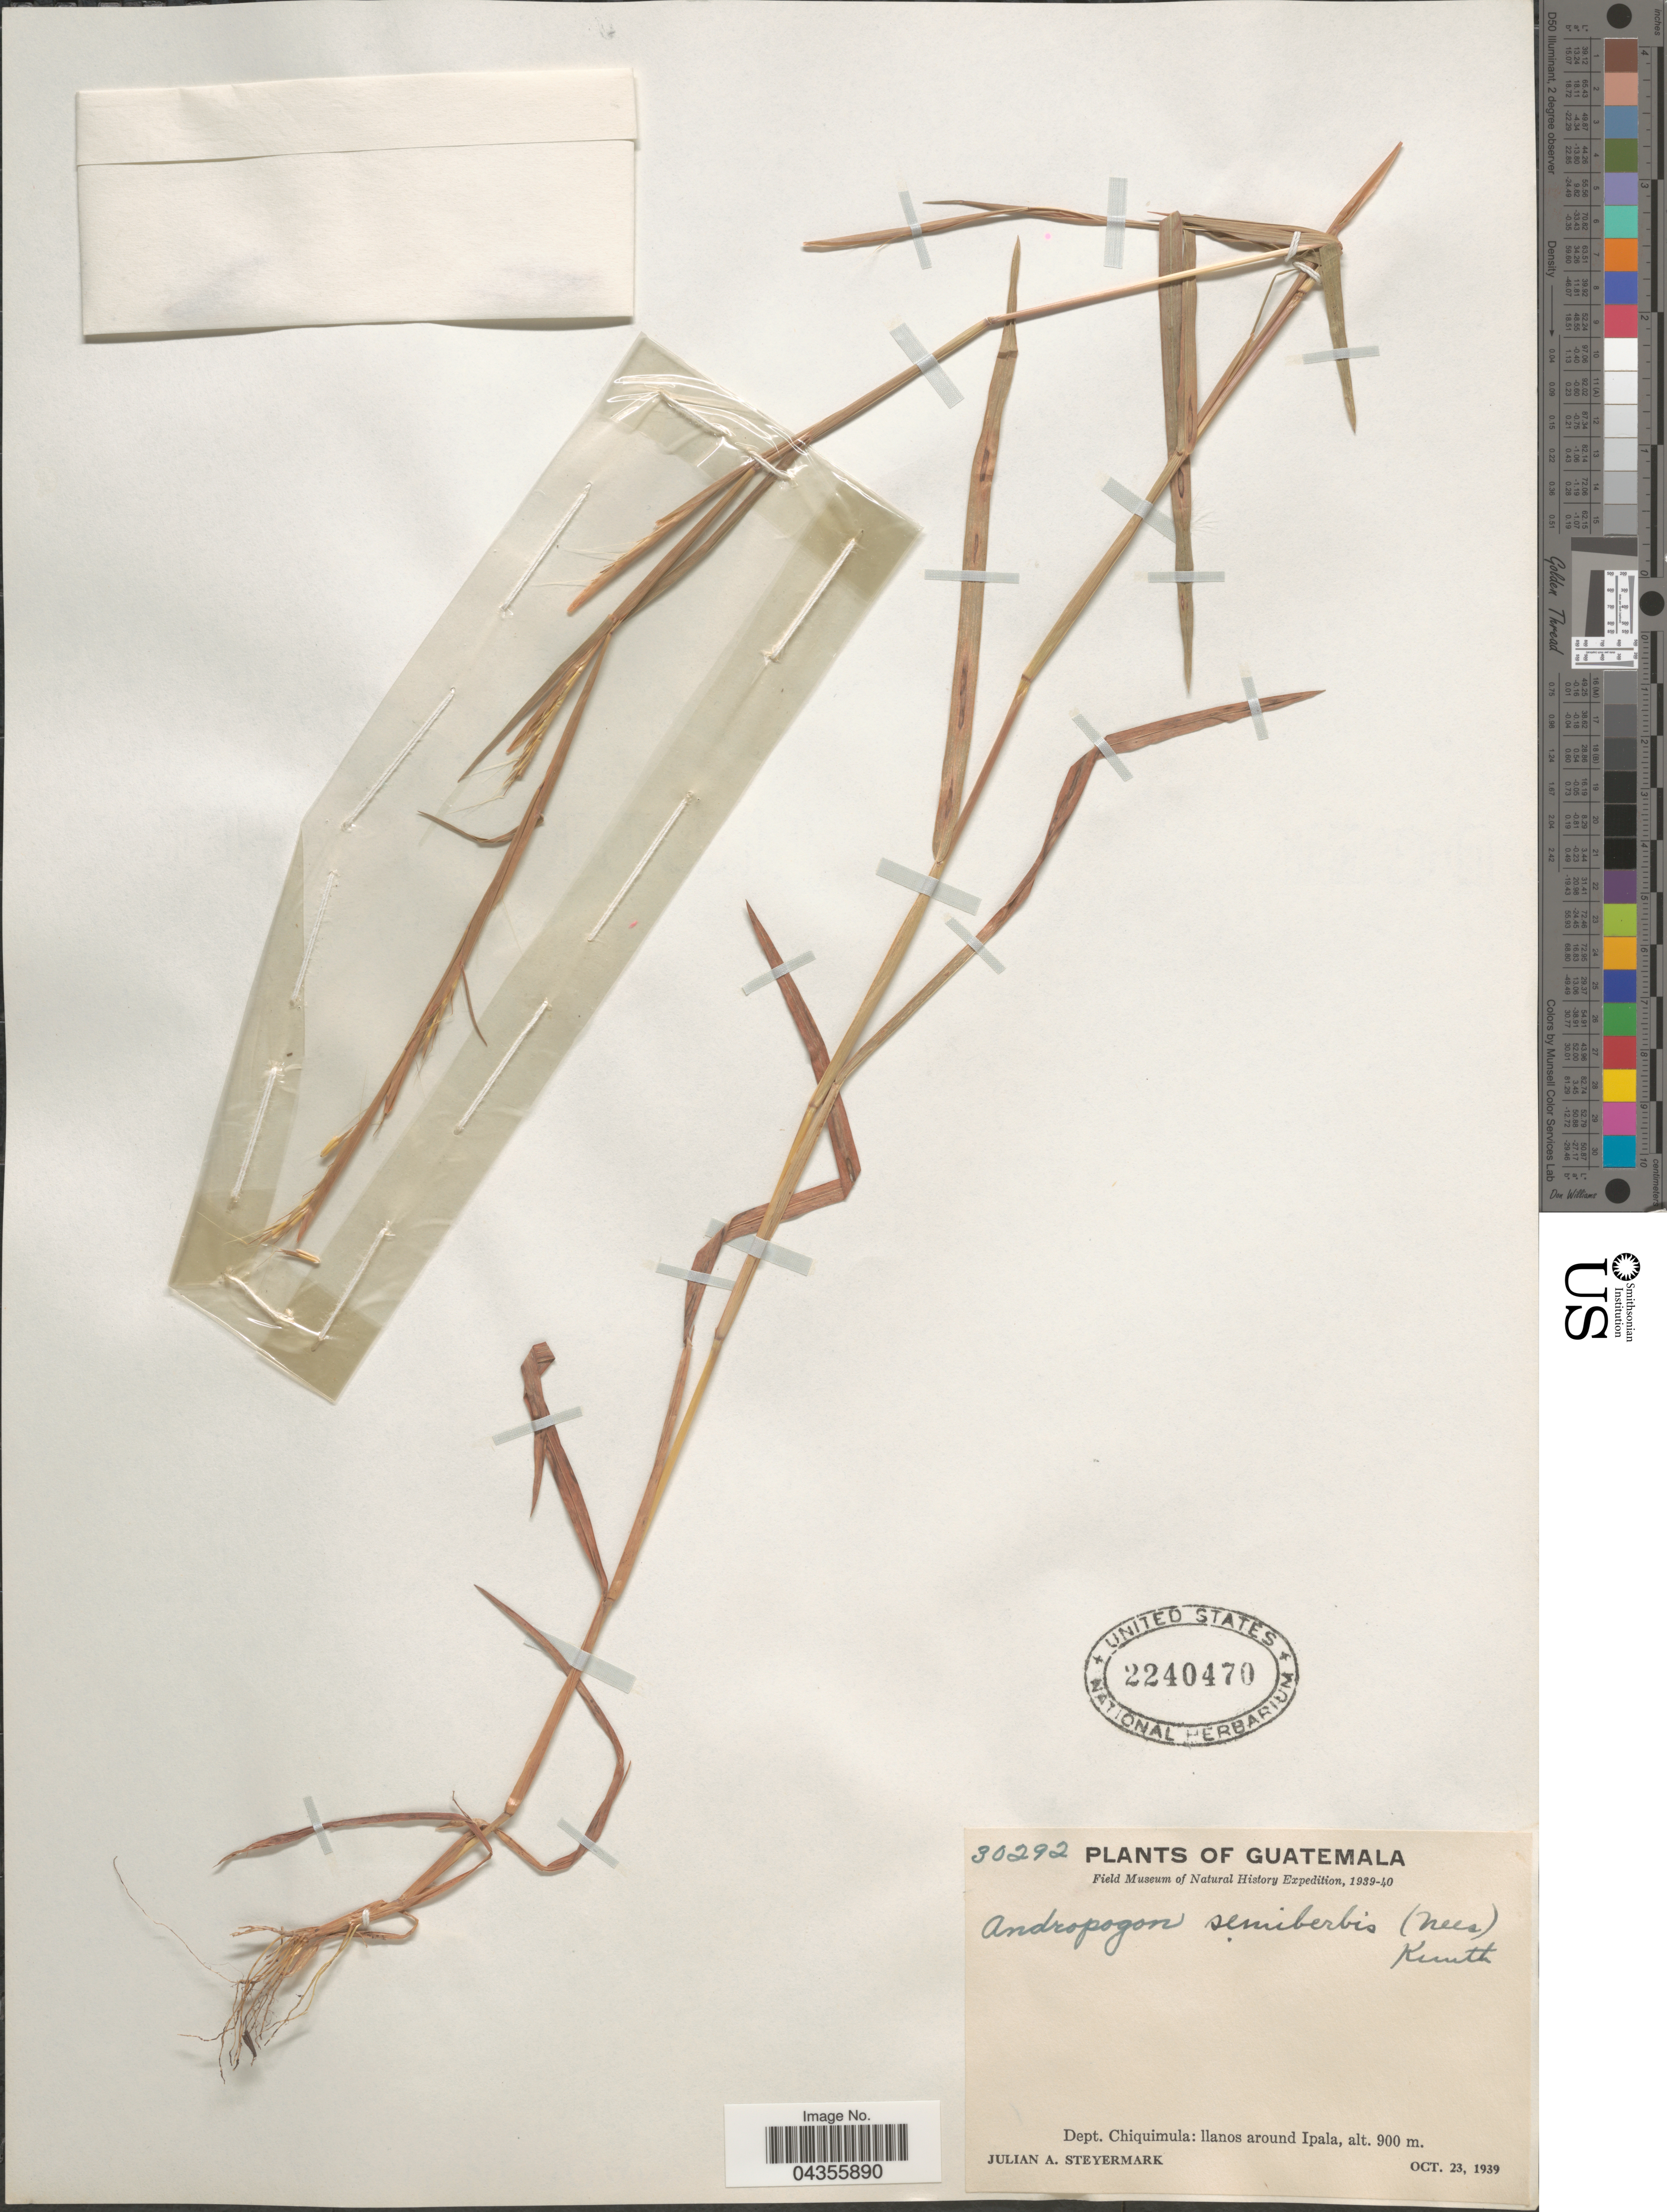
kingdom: Plantae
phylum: Tracheophyta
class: Liliopsida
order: Poales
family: Poaceae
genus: Schizachyrium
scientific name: Schizachyrium sanguineum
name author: (Retz.) Alston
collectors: J. Steyermark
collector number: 30292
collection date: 1939-10-23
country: Guatemala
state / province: Chiquimula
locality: Field Museum of Natural History Expedition, 1939-40. Dept. Chiquimula: llanos around Ipala.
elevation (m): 900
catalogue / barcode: US 2240470